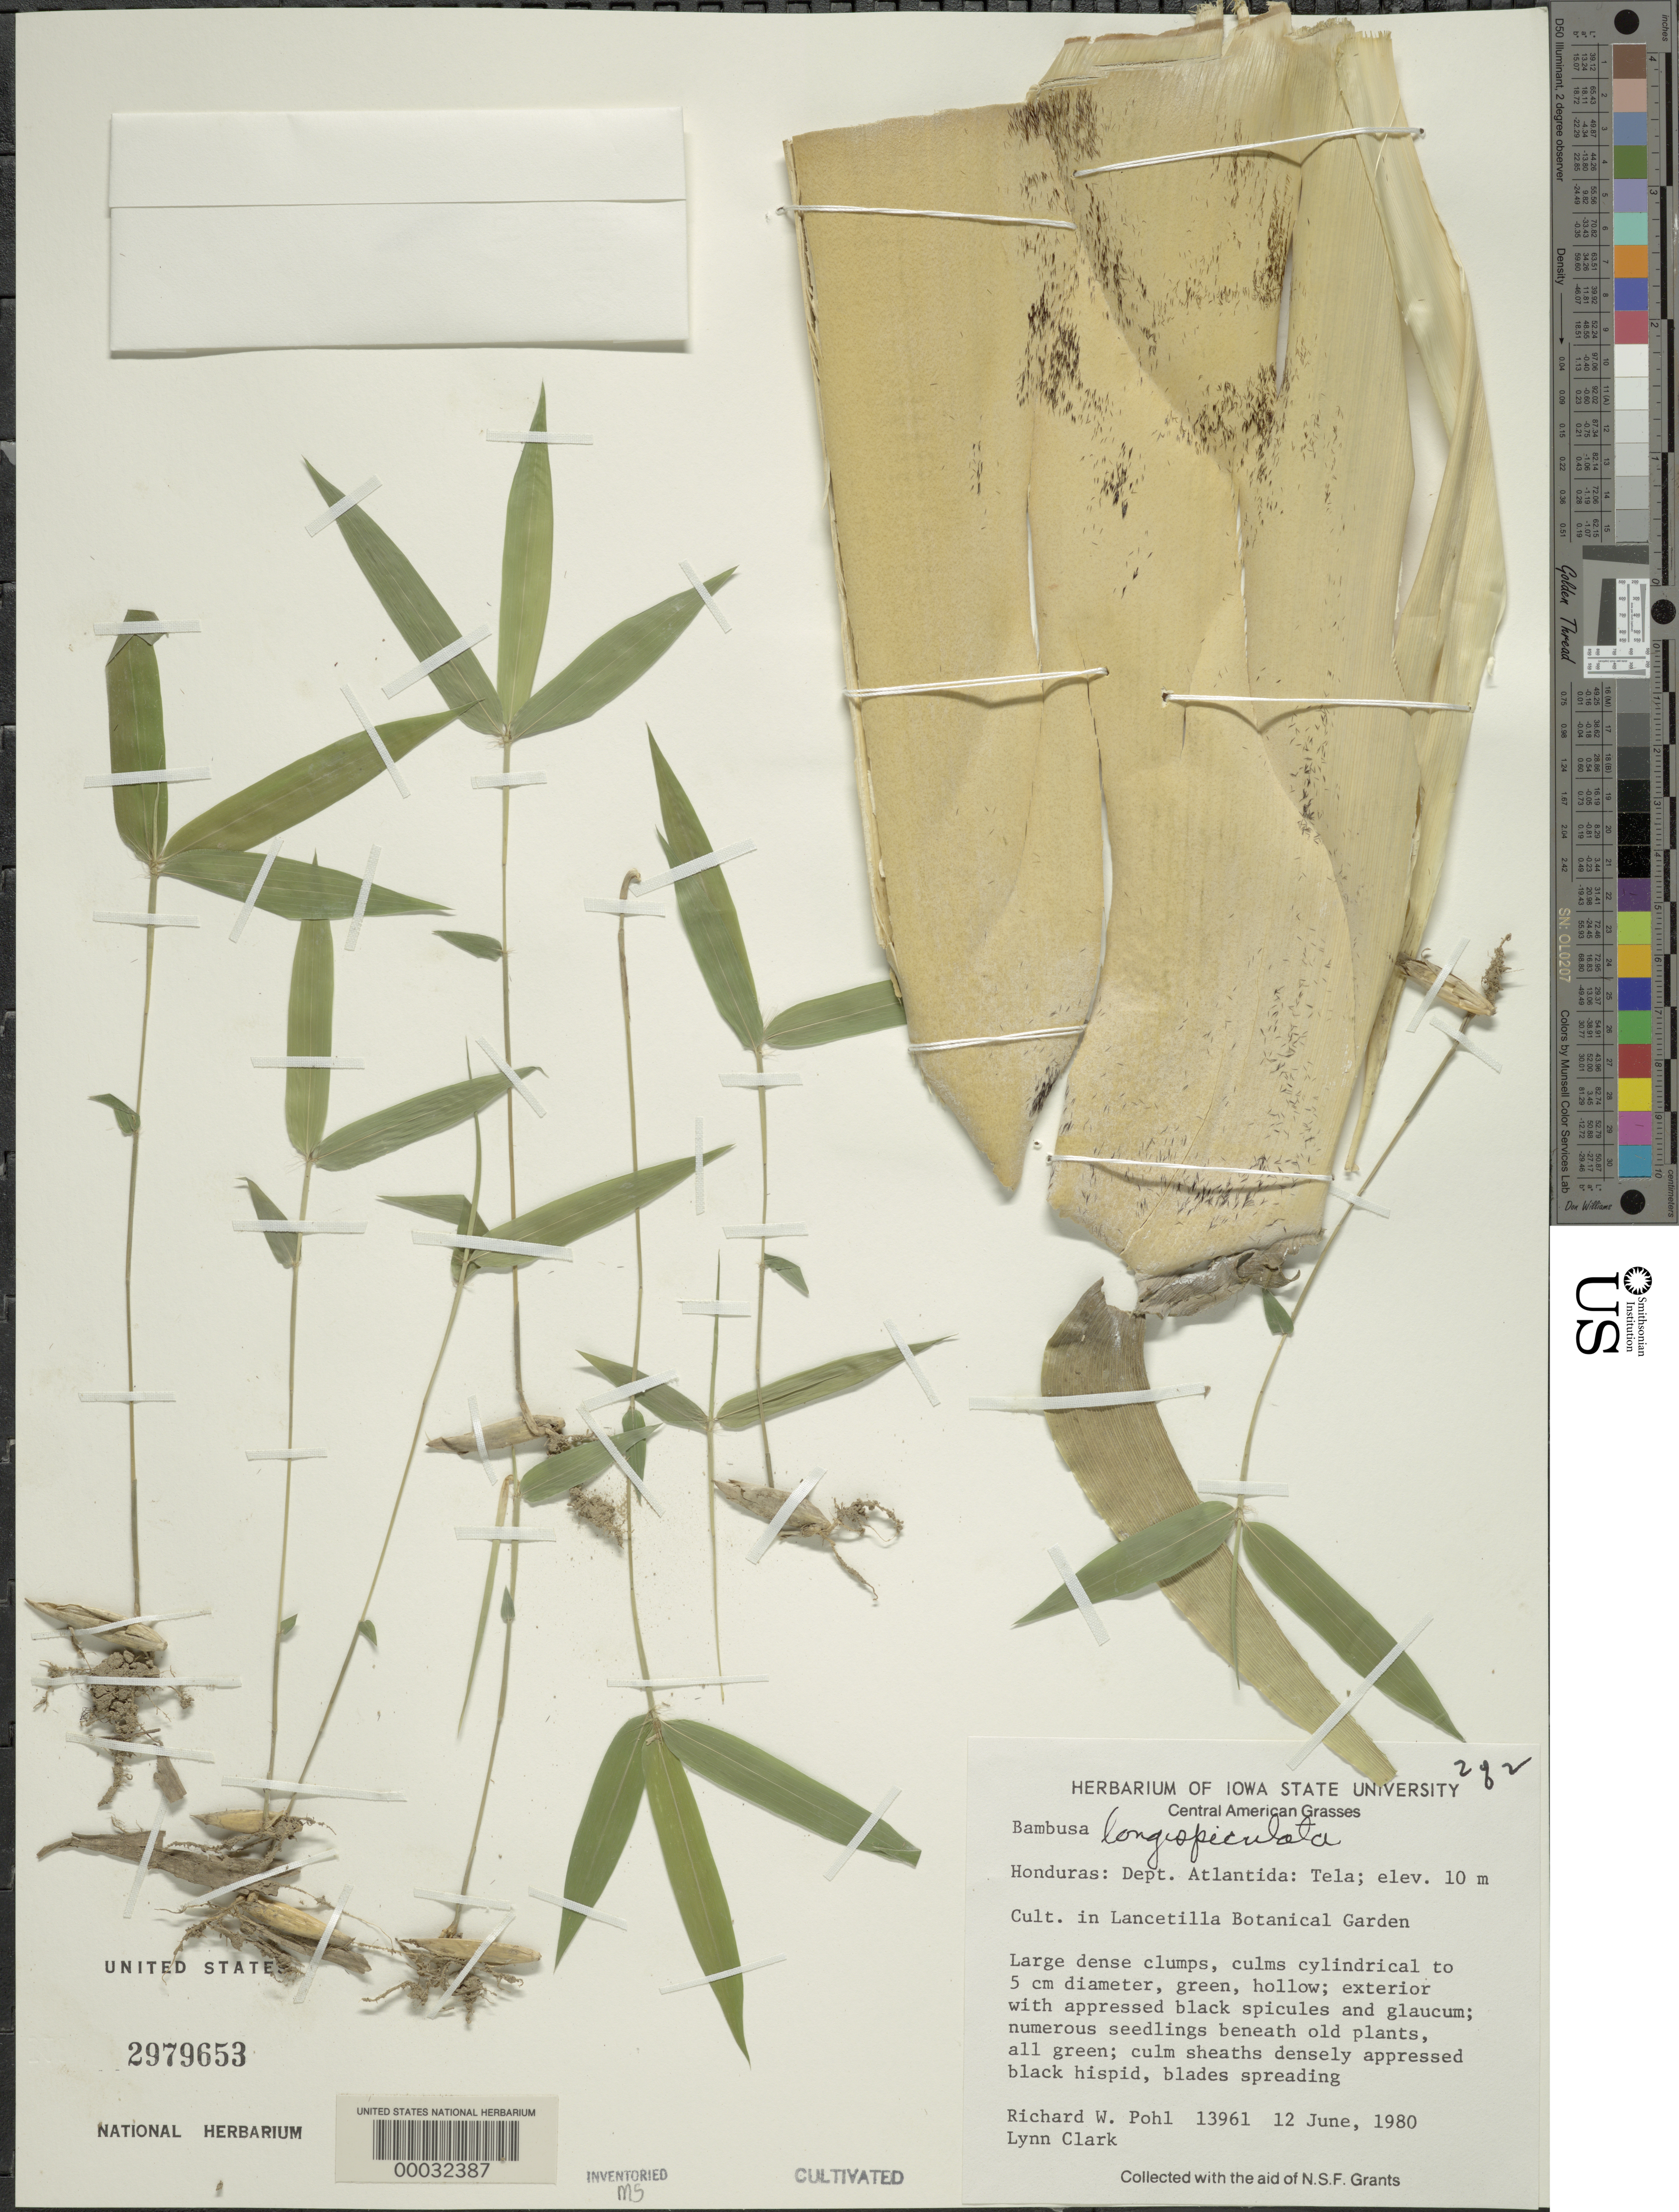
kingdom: Plantae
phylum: Tracheophyta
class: Liliopsida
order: Poales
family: Poaceae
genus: Bambusa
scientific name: Bambusa longispiculata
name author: Gamble ex Brandis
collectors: R. W. Pohl & L. G. Clark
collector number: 13961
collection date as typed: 12 Jun 1980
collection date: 1980-06-12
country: Honduras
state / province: Atlántida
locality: Lancetilla Botanical Garden, Tela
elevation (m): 10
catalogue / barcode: US 2979653